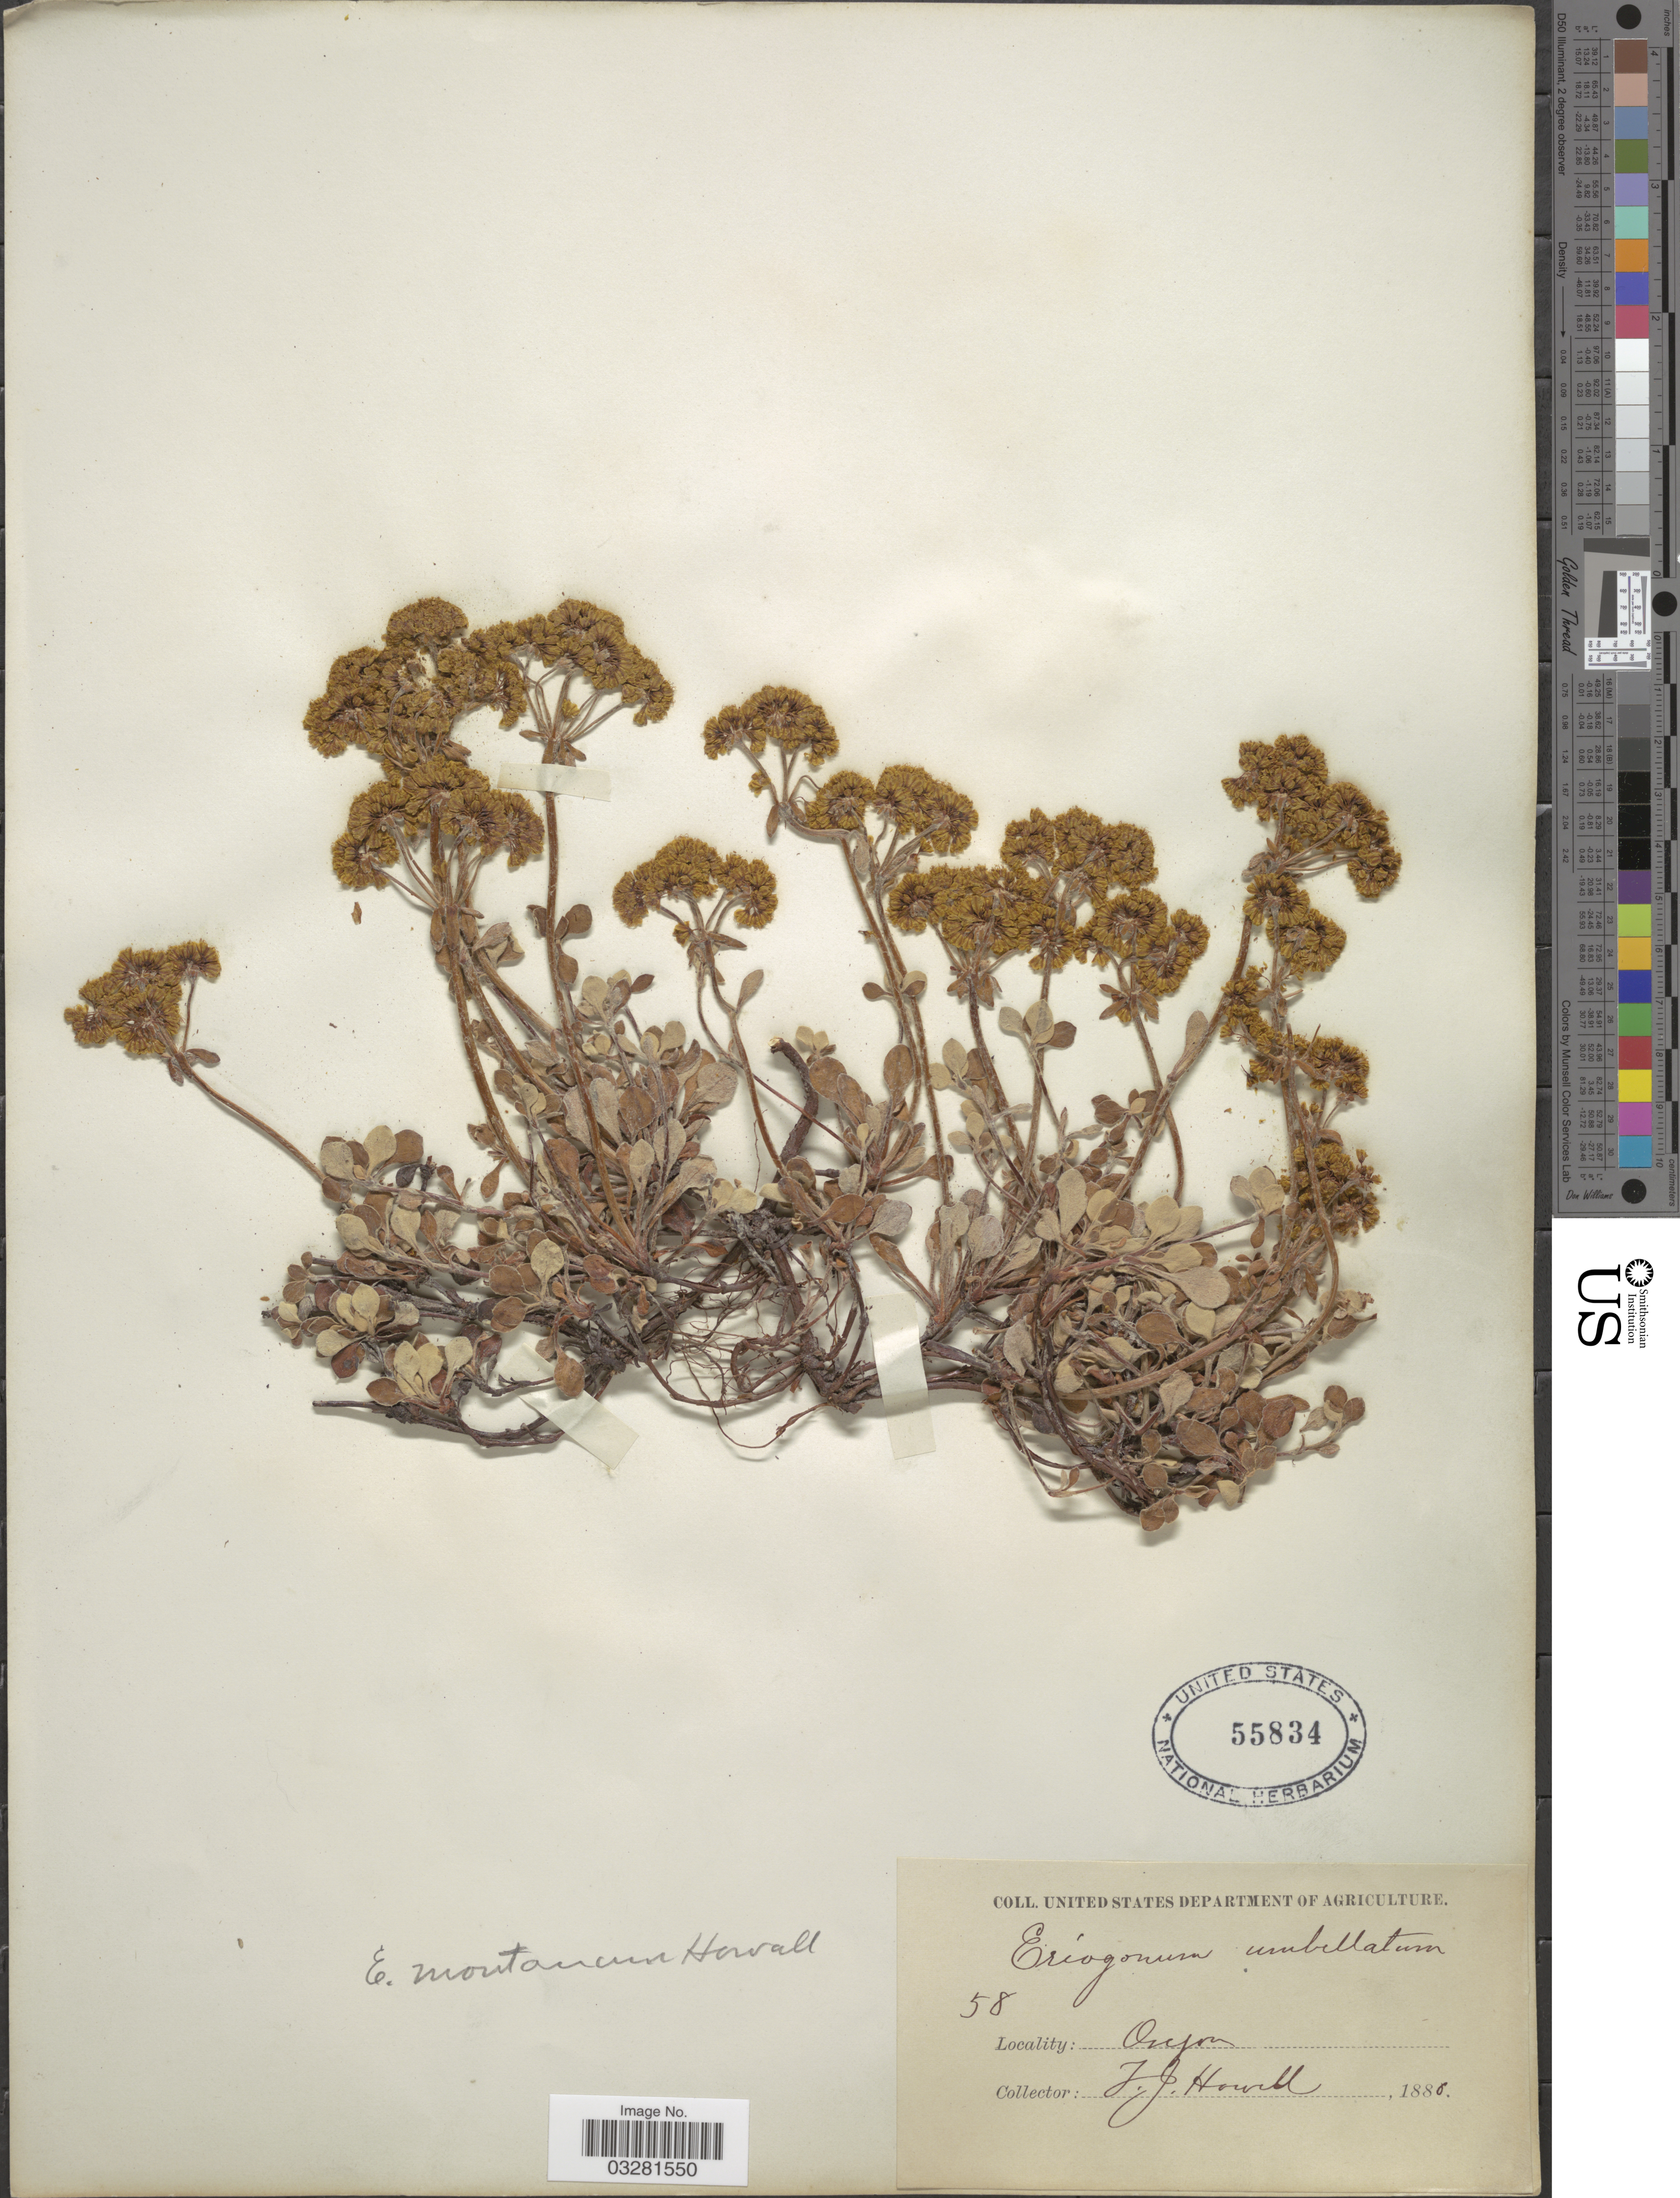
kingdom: Plantae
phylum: Tracheophyta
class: Magnoliopsida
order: Caryophyllales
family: Polygonaceae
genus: Eriogonum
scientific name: Eriogonum umbellatum var. haussknechtii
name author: (Dammer) M.E. Jones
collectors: F. J. Howell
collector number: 58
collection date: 1880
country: United States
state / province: Oregon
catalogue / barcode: US 55834